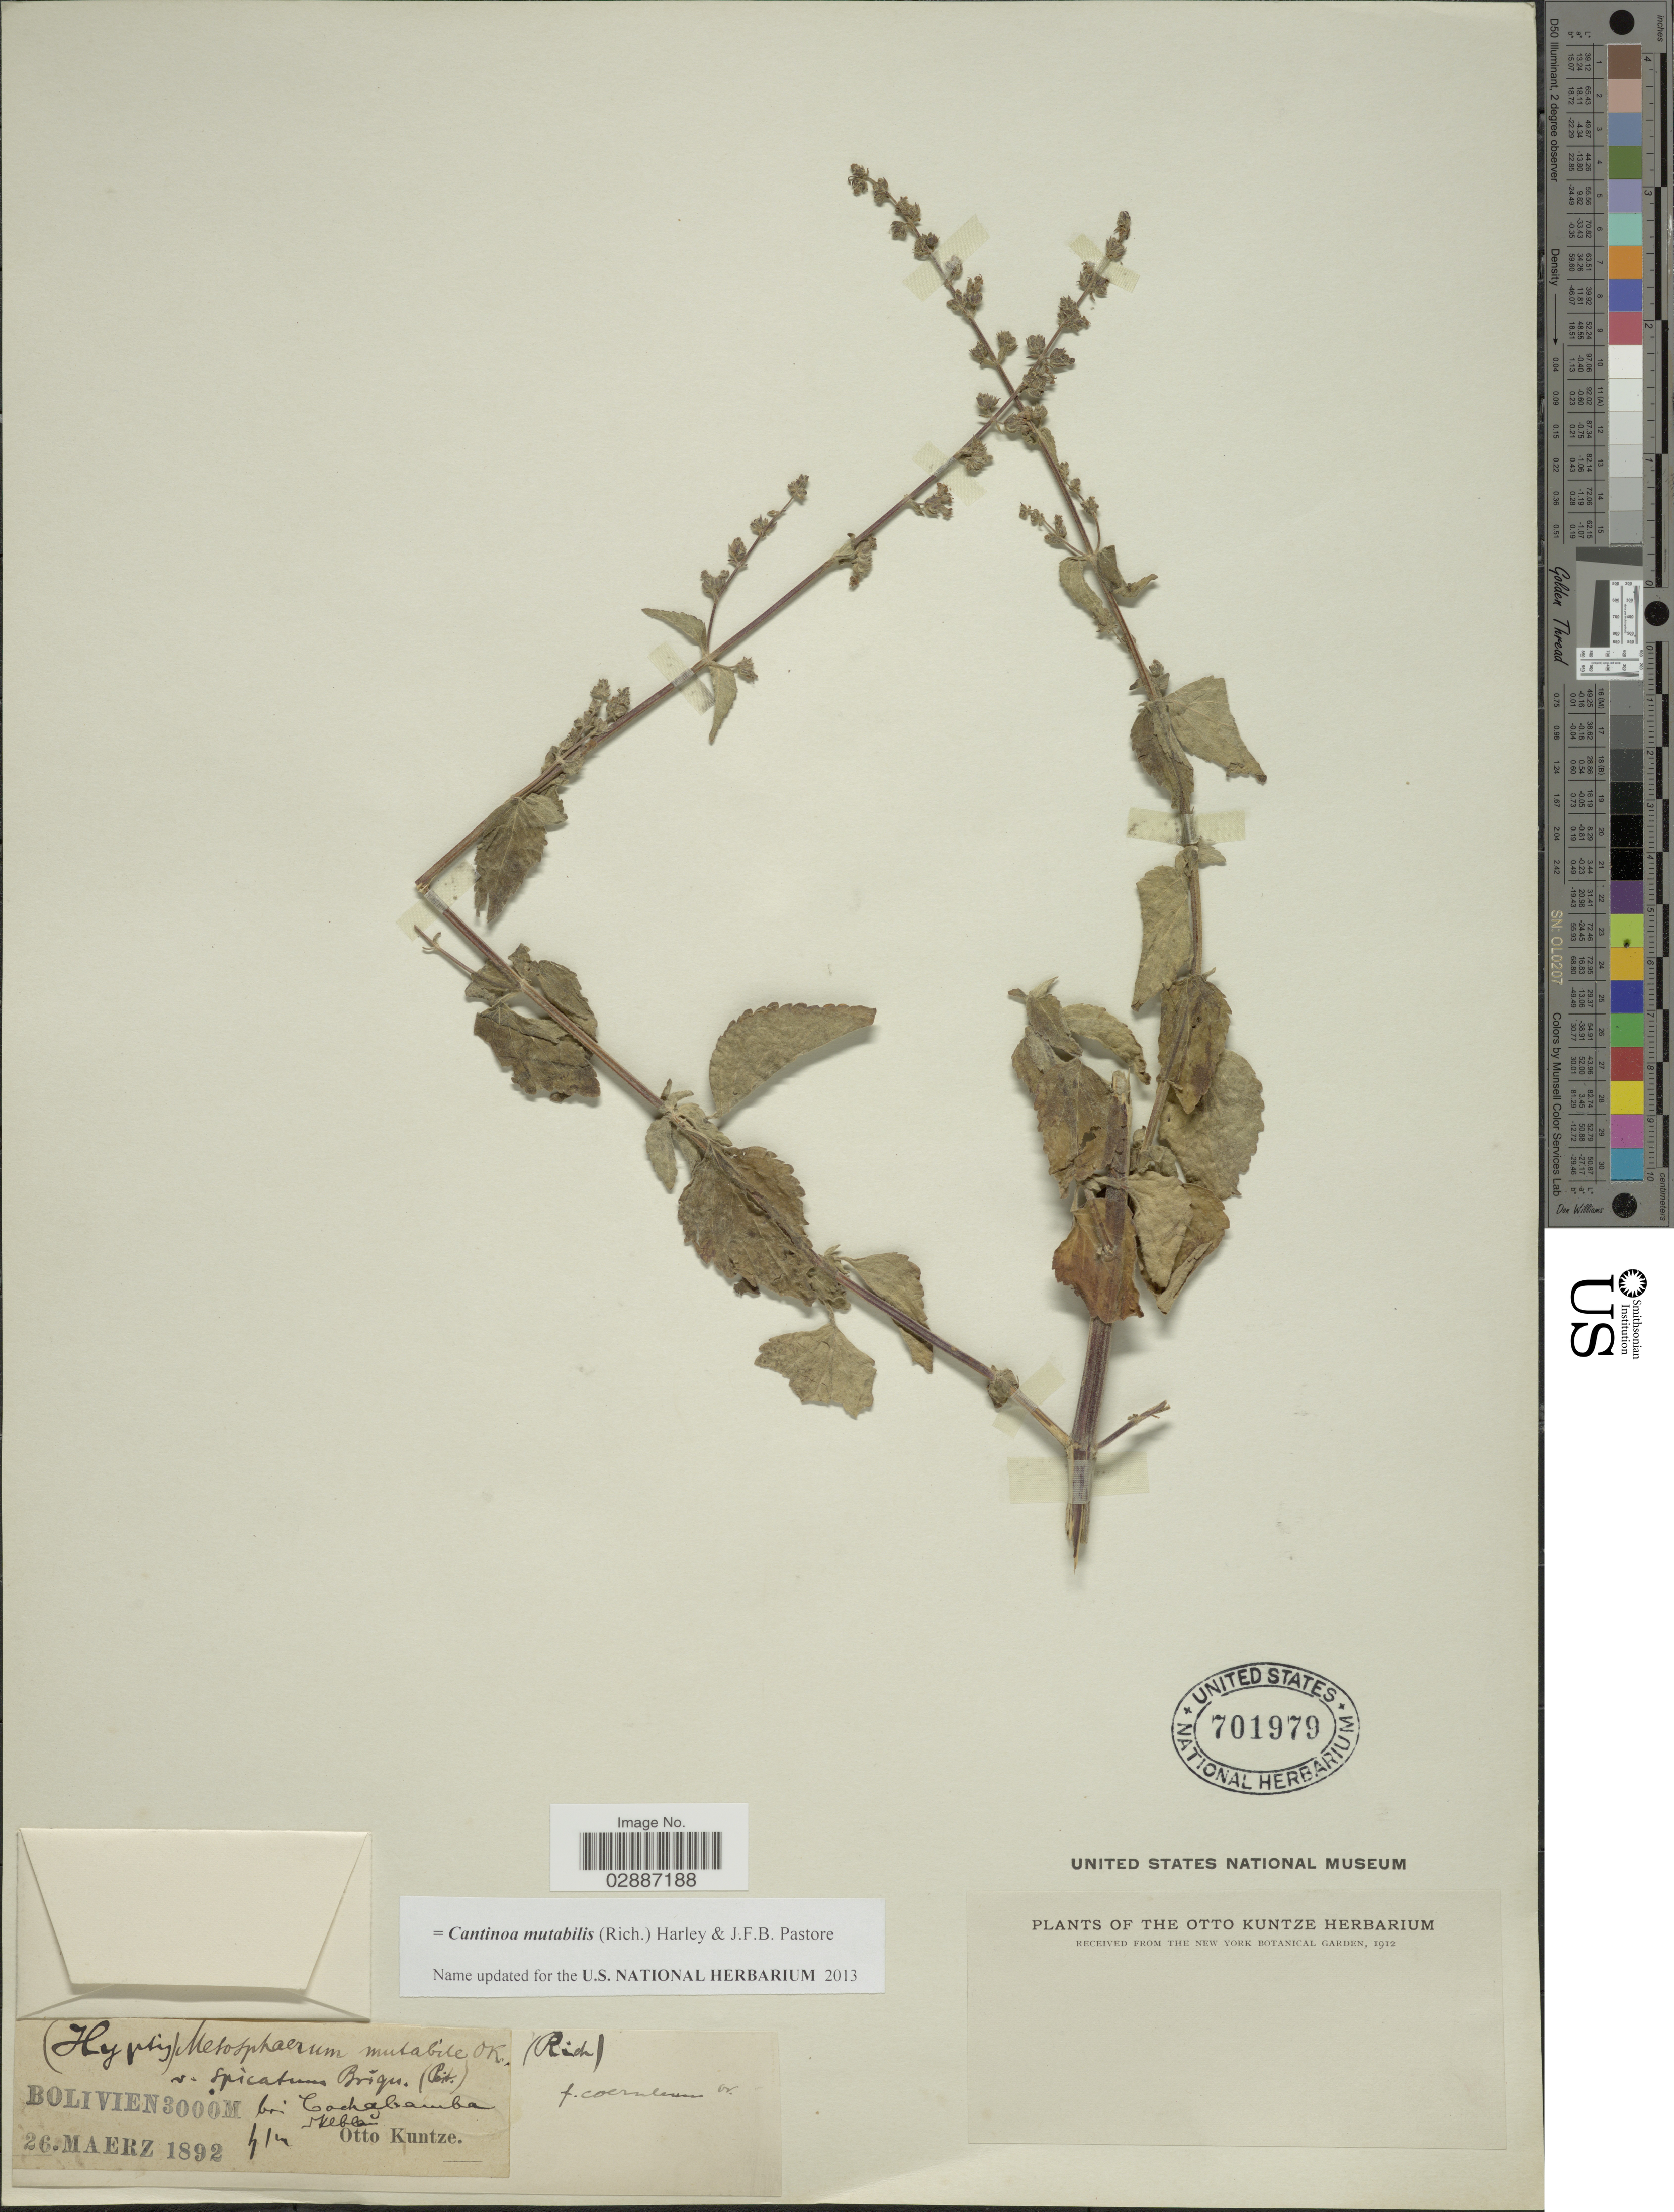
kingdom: Plantae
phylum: Tracheophyta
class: Magnoliopsida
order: Lamiales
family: Lamiaceae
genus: Cantinoa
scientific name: Cantinoa mutabilis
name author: (Epling) Harley & J.F.B. Pastore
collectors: C.E.O. Kuntze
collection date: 1892-03-26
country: Bolivia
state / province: Cochabamba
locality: Bei Cochabamba. Kebla [interpreted].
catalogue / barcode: US 701979